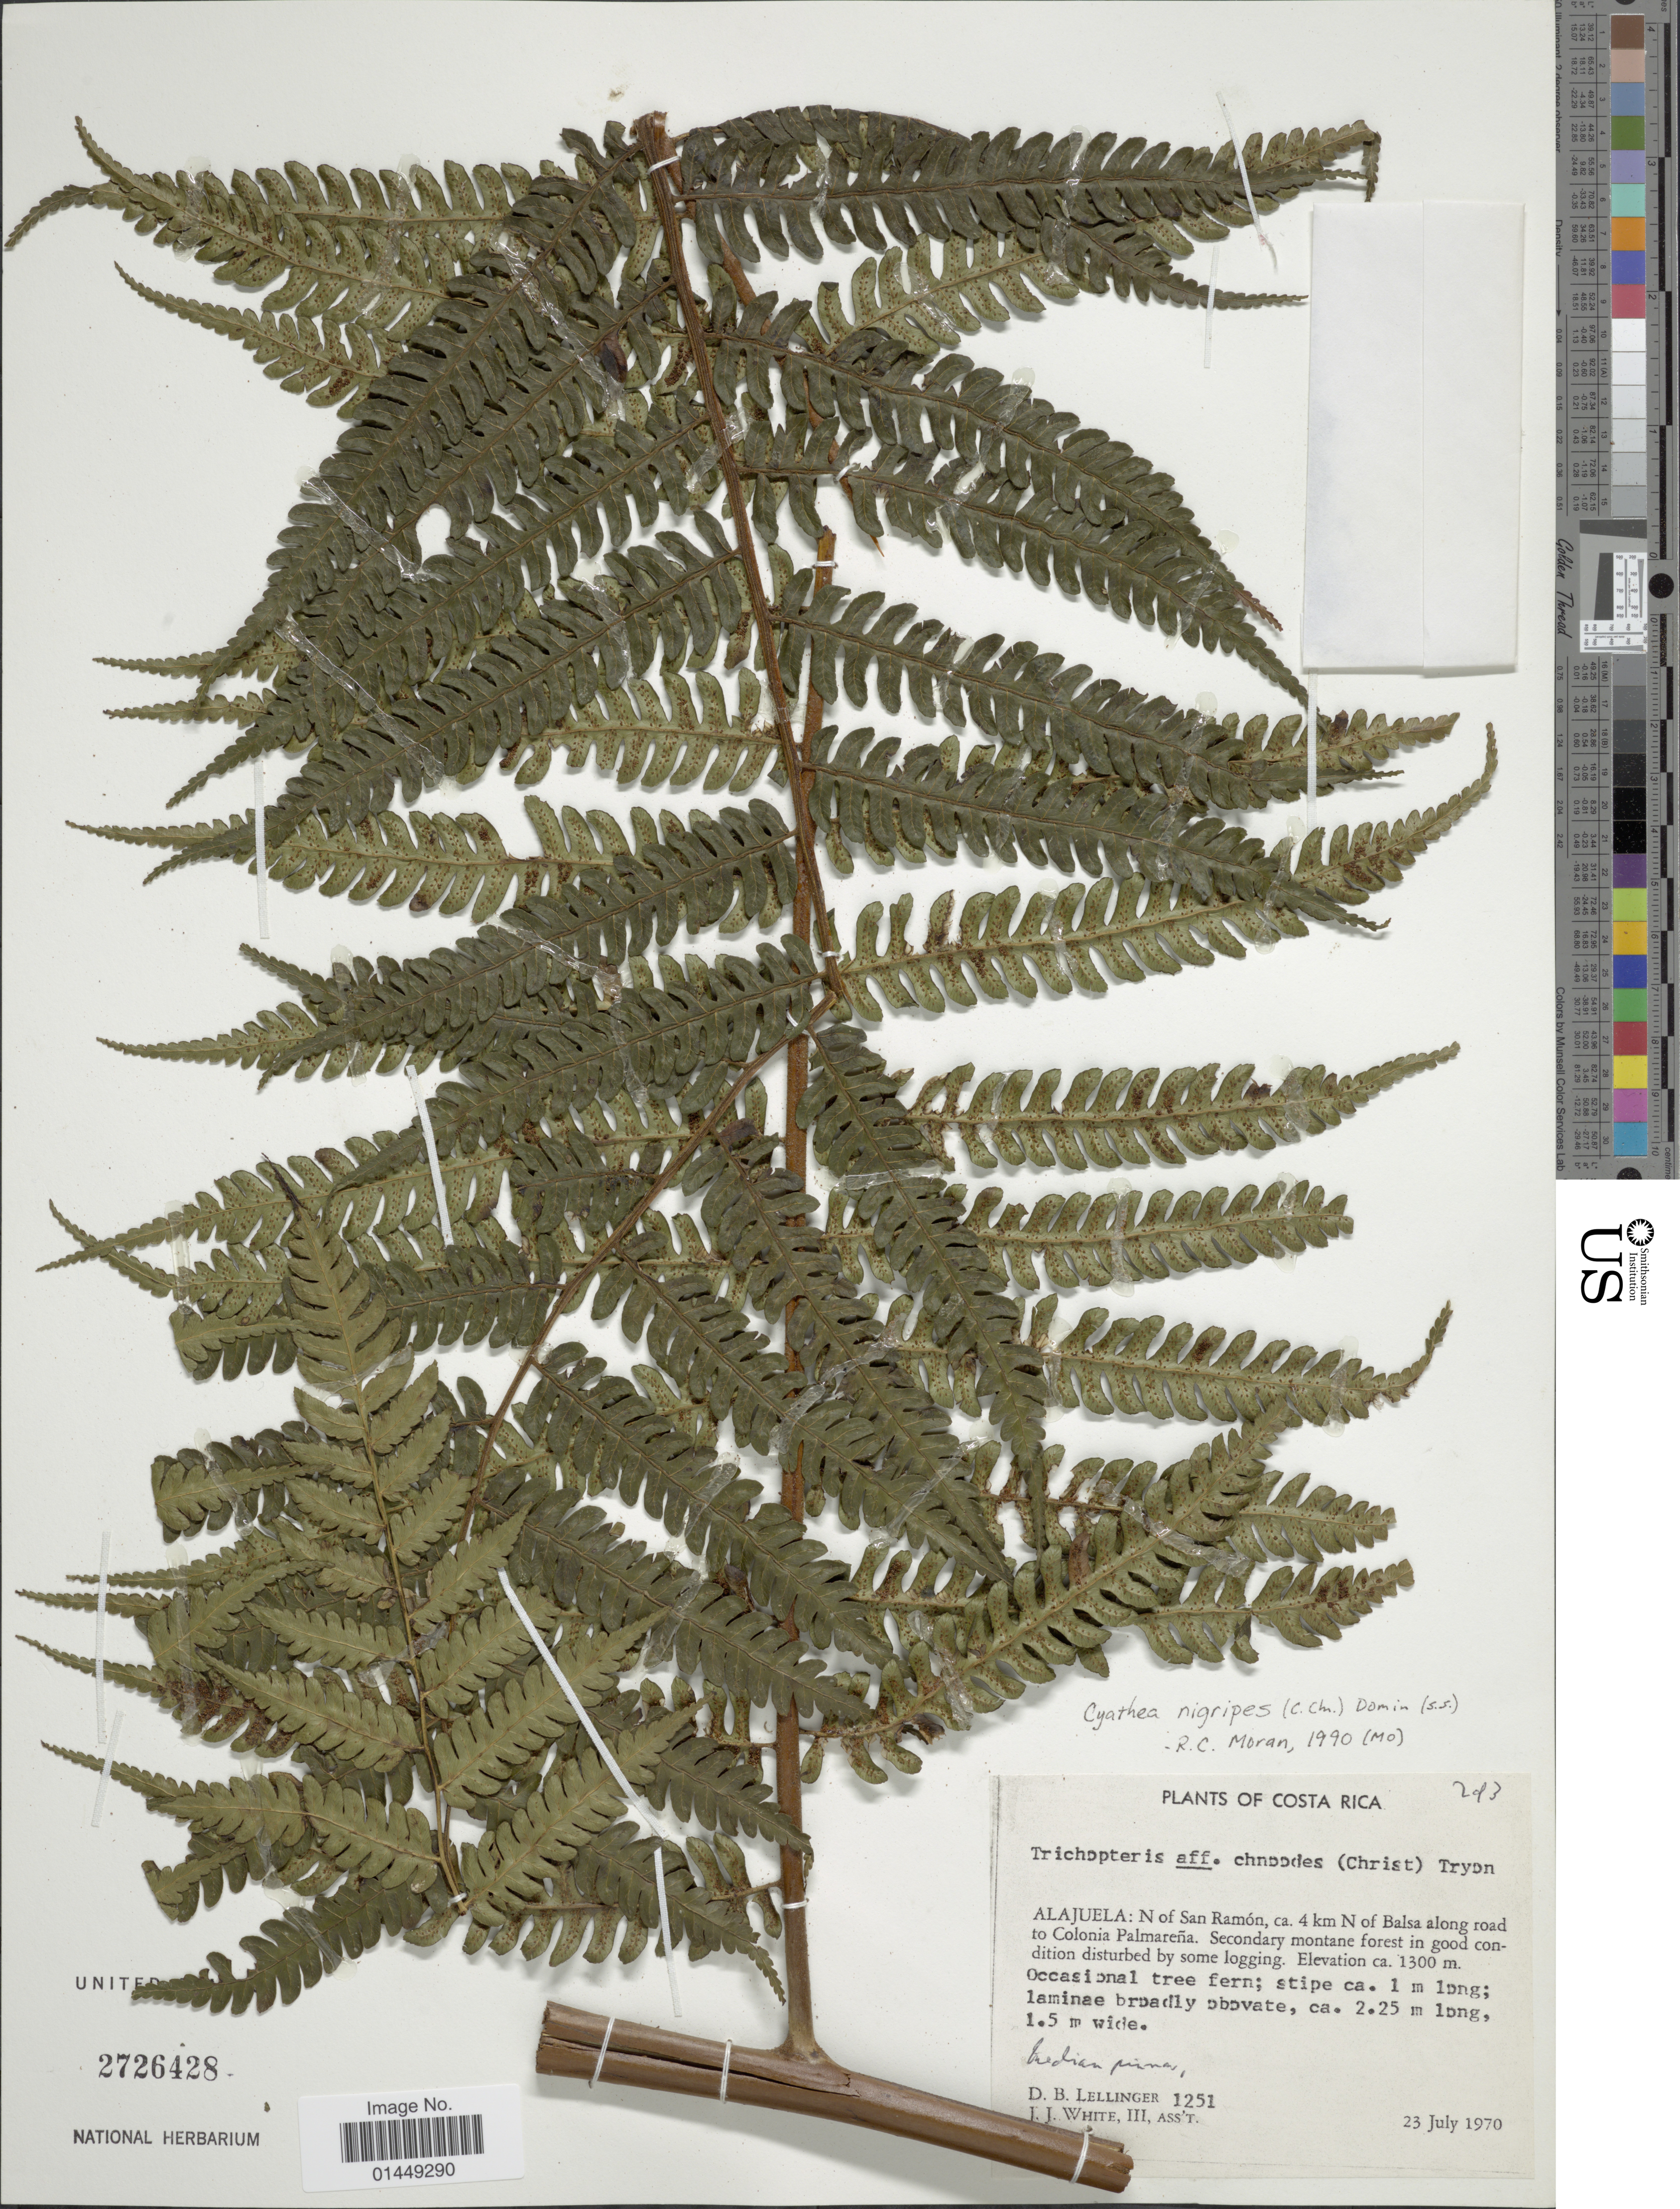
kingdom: Plantae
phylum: Tracheophyta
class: Polypodiopsida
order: Cyatheales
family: Cyatheaceae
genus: Cyathea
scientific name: Cyathea nigripes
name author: (C. Chr.) Domin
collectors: D. B. Lellinger & J. J. White III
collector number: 1251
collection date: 1970-07-23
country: Costa Rica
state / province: Alajuela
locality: Alajuela: N of San Ramón, ca. 4 km N of Balsa along road to Colonia Palmareña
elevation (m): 1300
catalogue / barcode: US 2726428